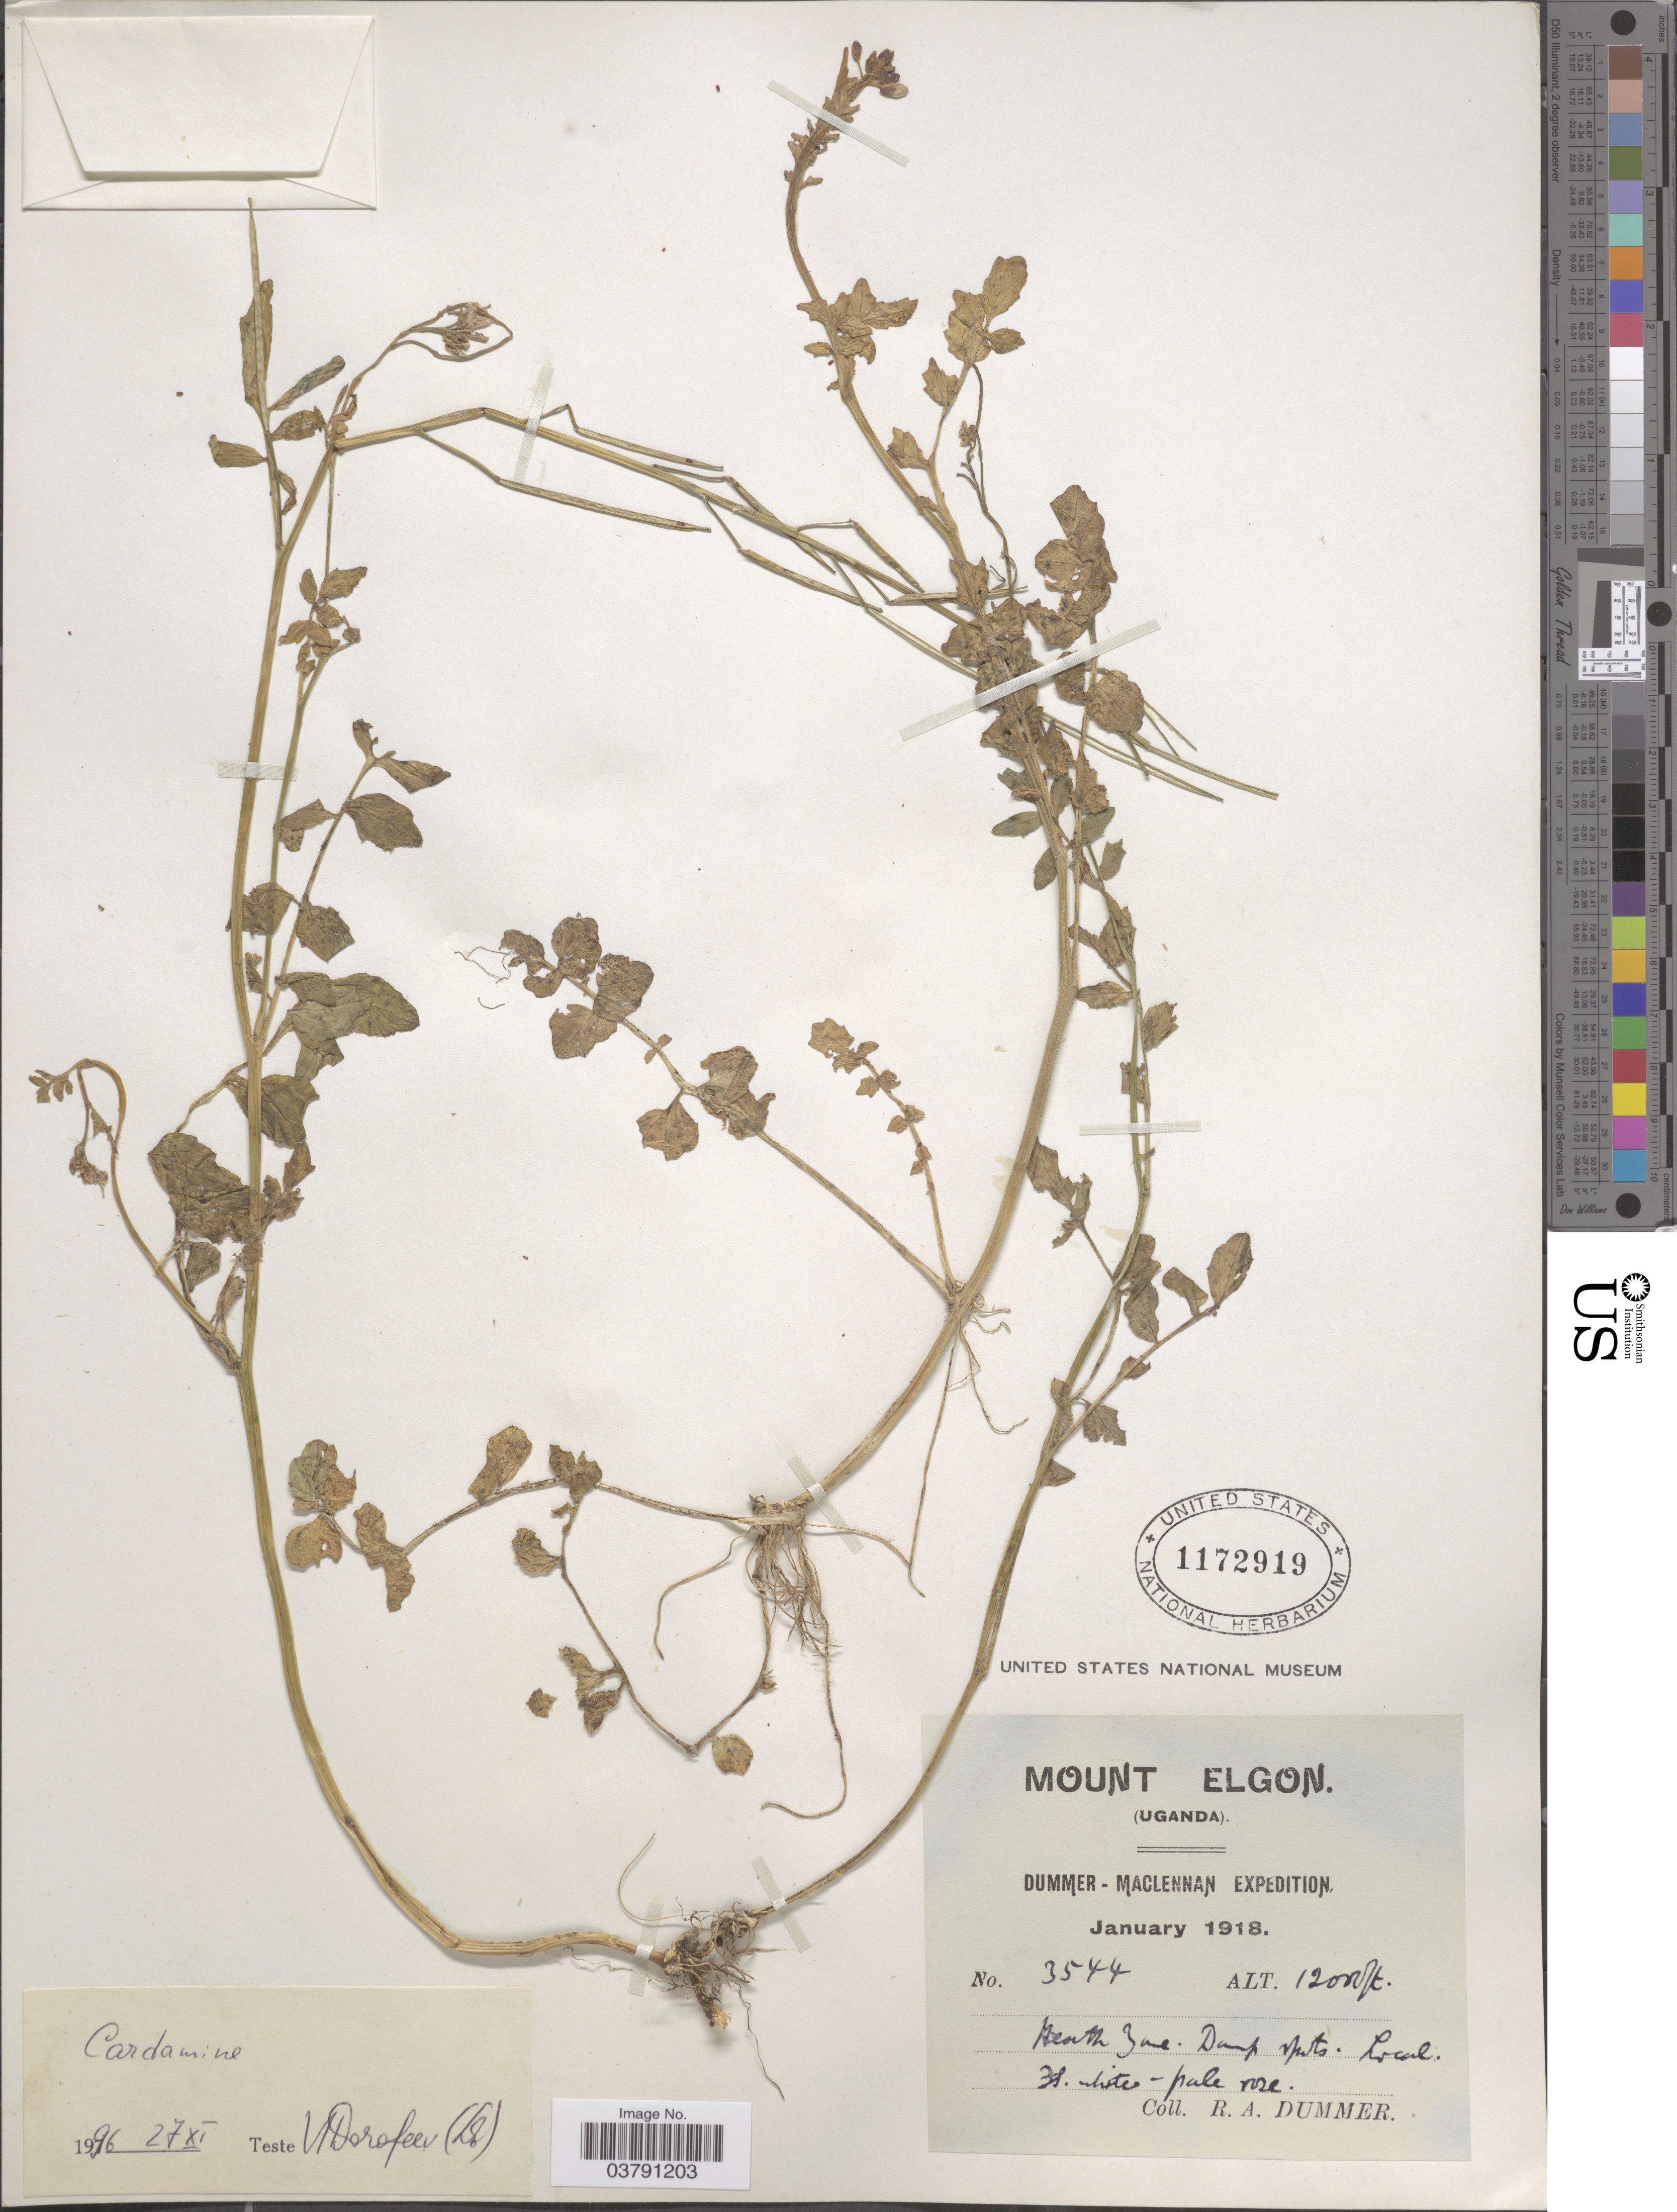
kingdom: Plantae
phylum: Tracheophyta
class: Magnoliopsida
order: Brassicales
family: Brassicaceae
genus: Cardamine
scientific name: Cardamine sp.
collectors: R. Dümmer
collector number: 3544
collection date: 1918-01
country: Uganda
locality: Mount Elgon. Heath Zone.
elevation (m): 3658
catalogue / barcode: US 1172919